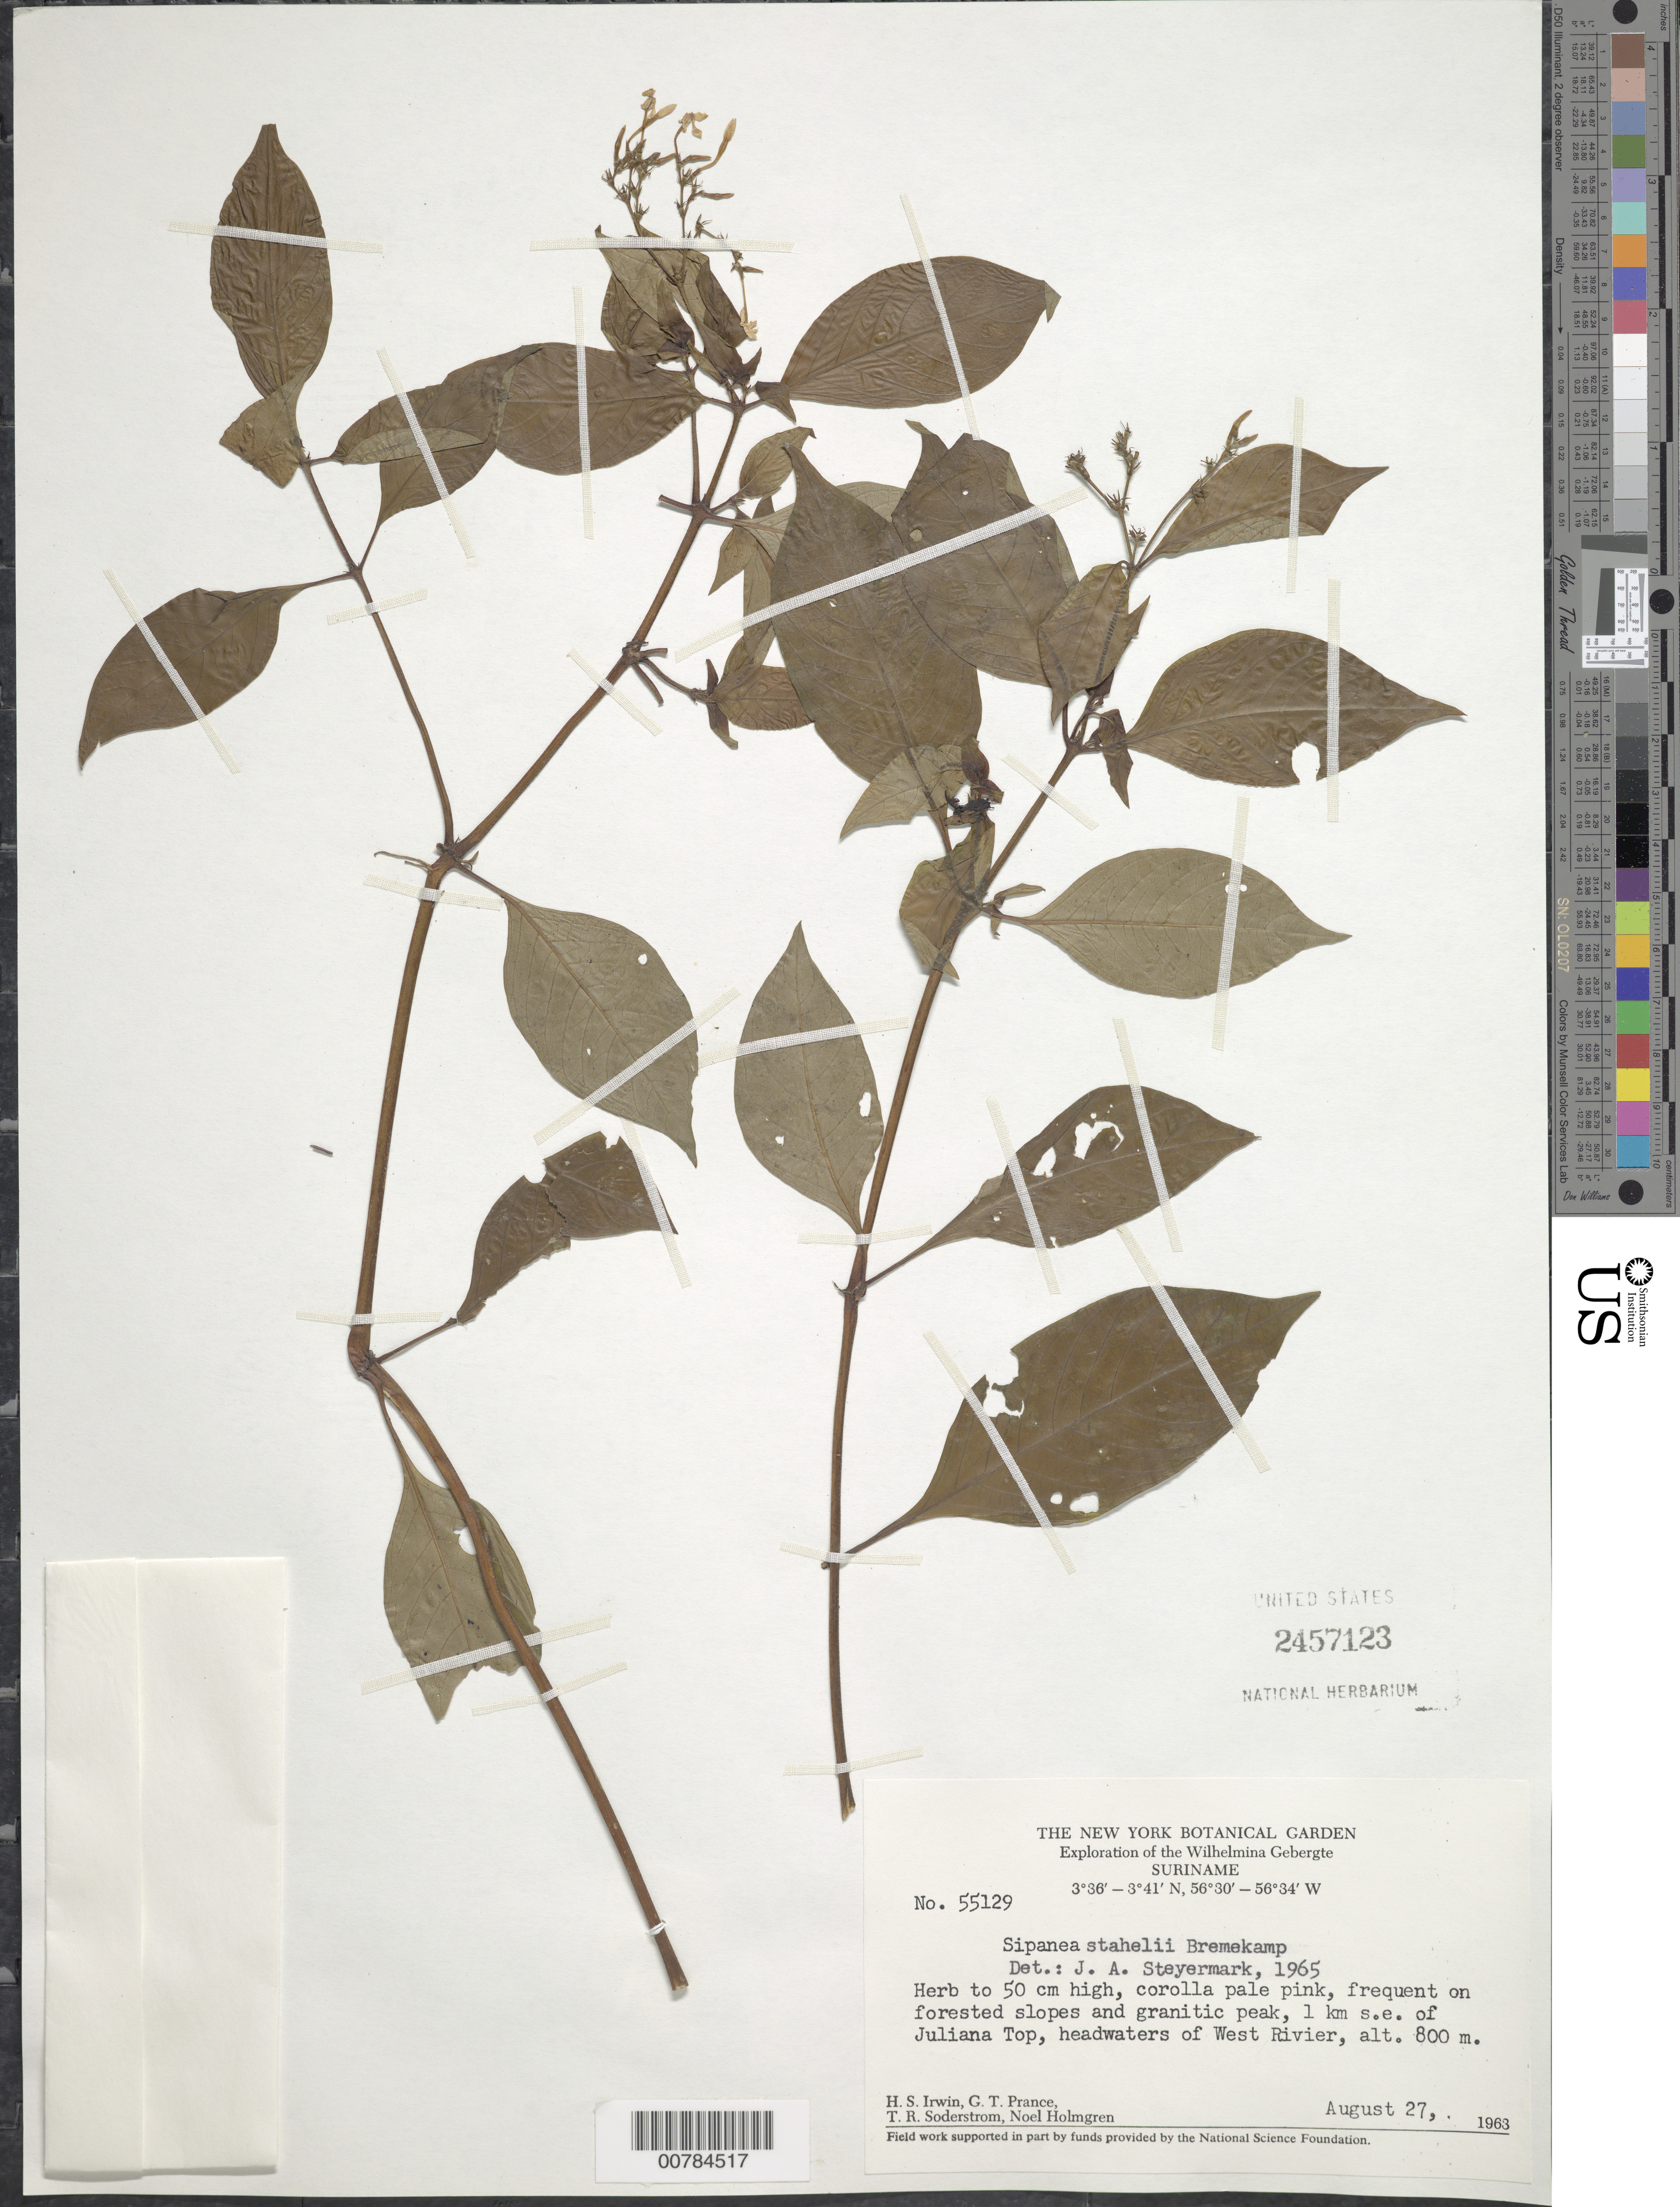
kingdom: Plantae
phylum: Tracheophyta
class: Magnoliopsida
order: Gentianales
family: Rubiaceae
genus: Sipanea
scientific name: Sipanea stahelii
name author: Bremek.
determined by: Steyermark, Julian A., (VEN)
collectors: H. Irwin, G. T. Prance, T. R. Soderstrom & N. H. Holmgren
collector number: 55129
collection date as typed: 27-Aug-63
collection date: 1963-08-27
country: Suriname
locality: Juliana Top, 1 km SE of, near headwaters of West River, Wilhelmina Gebergte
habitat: Forested slopes and granitic peak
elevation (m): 800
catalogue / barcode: US 2457123